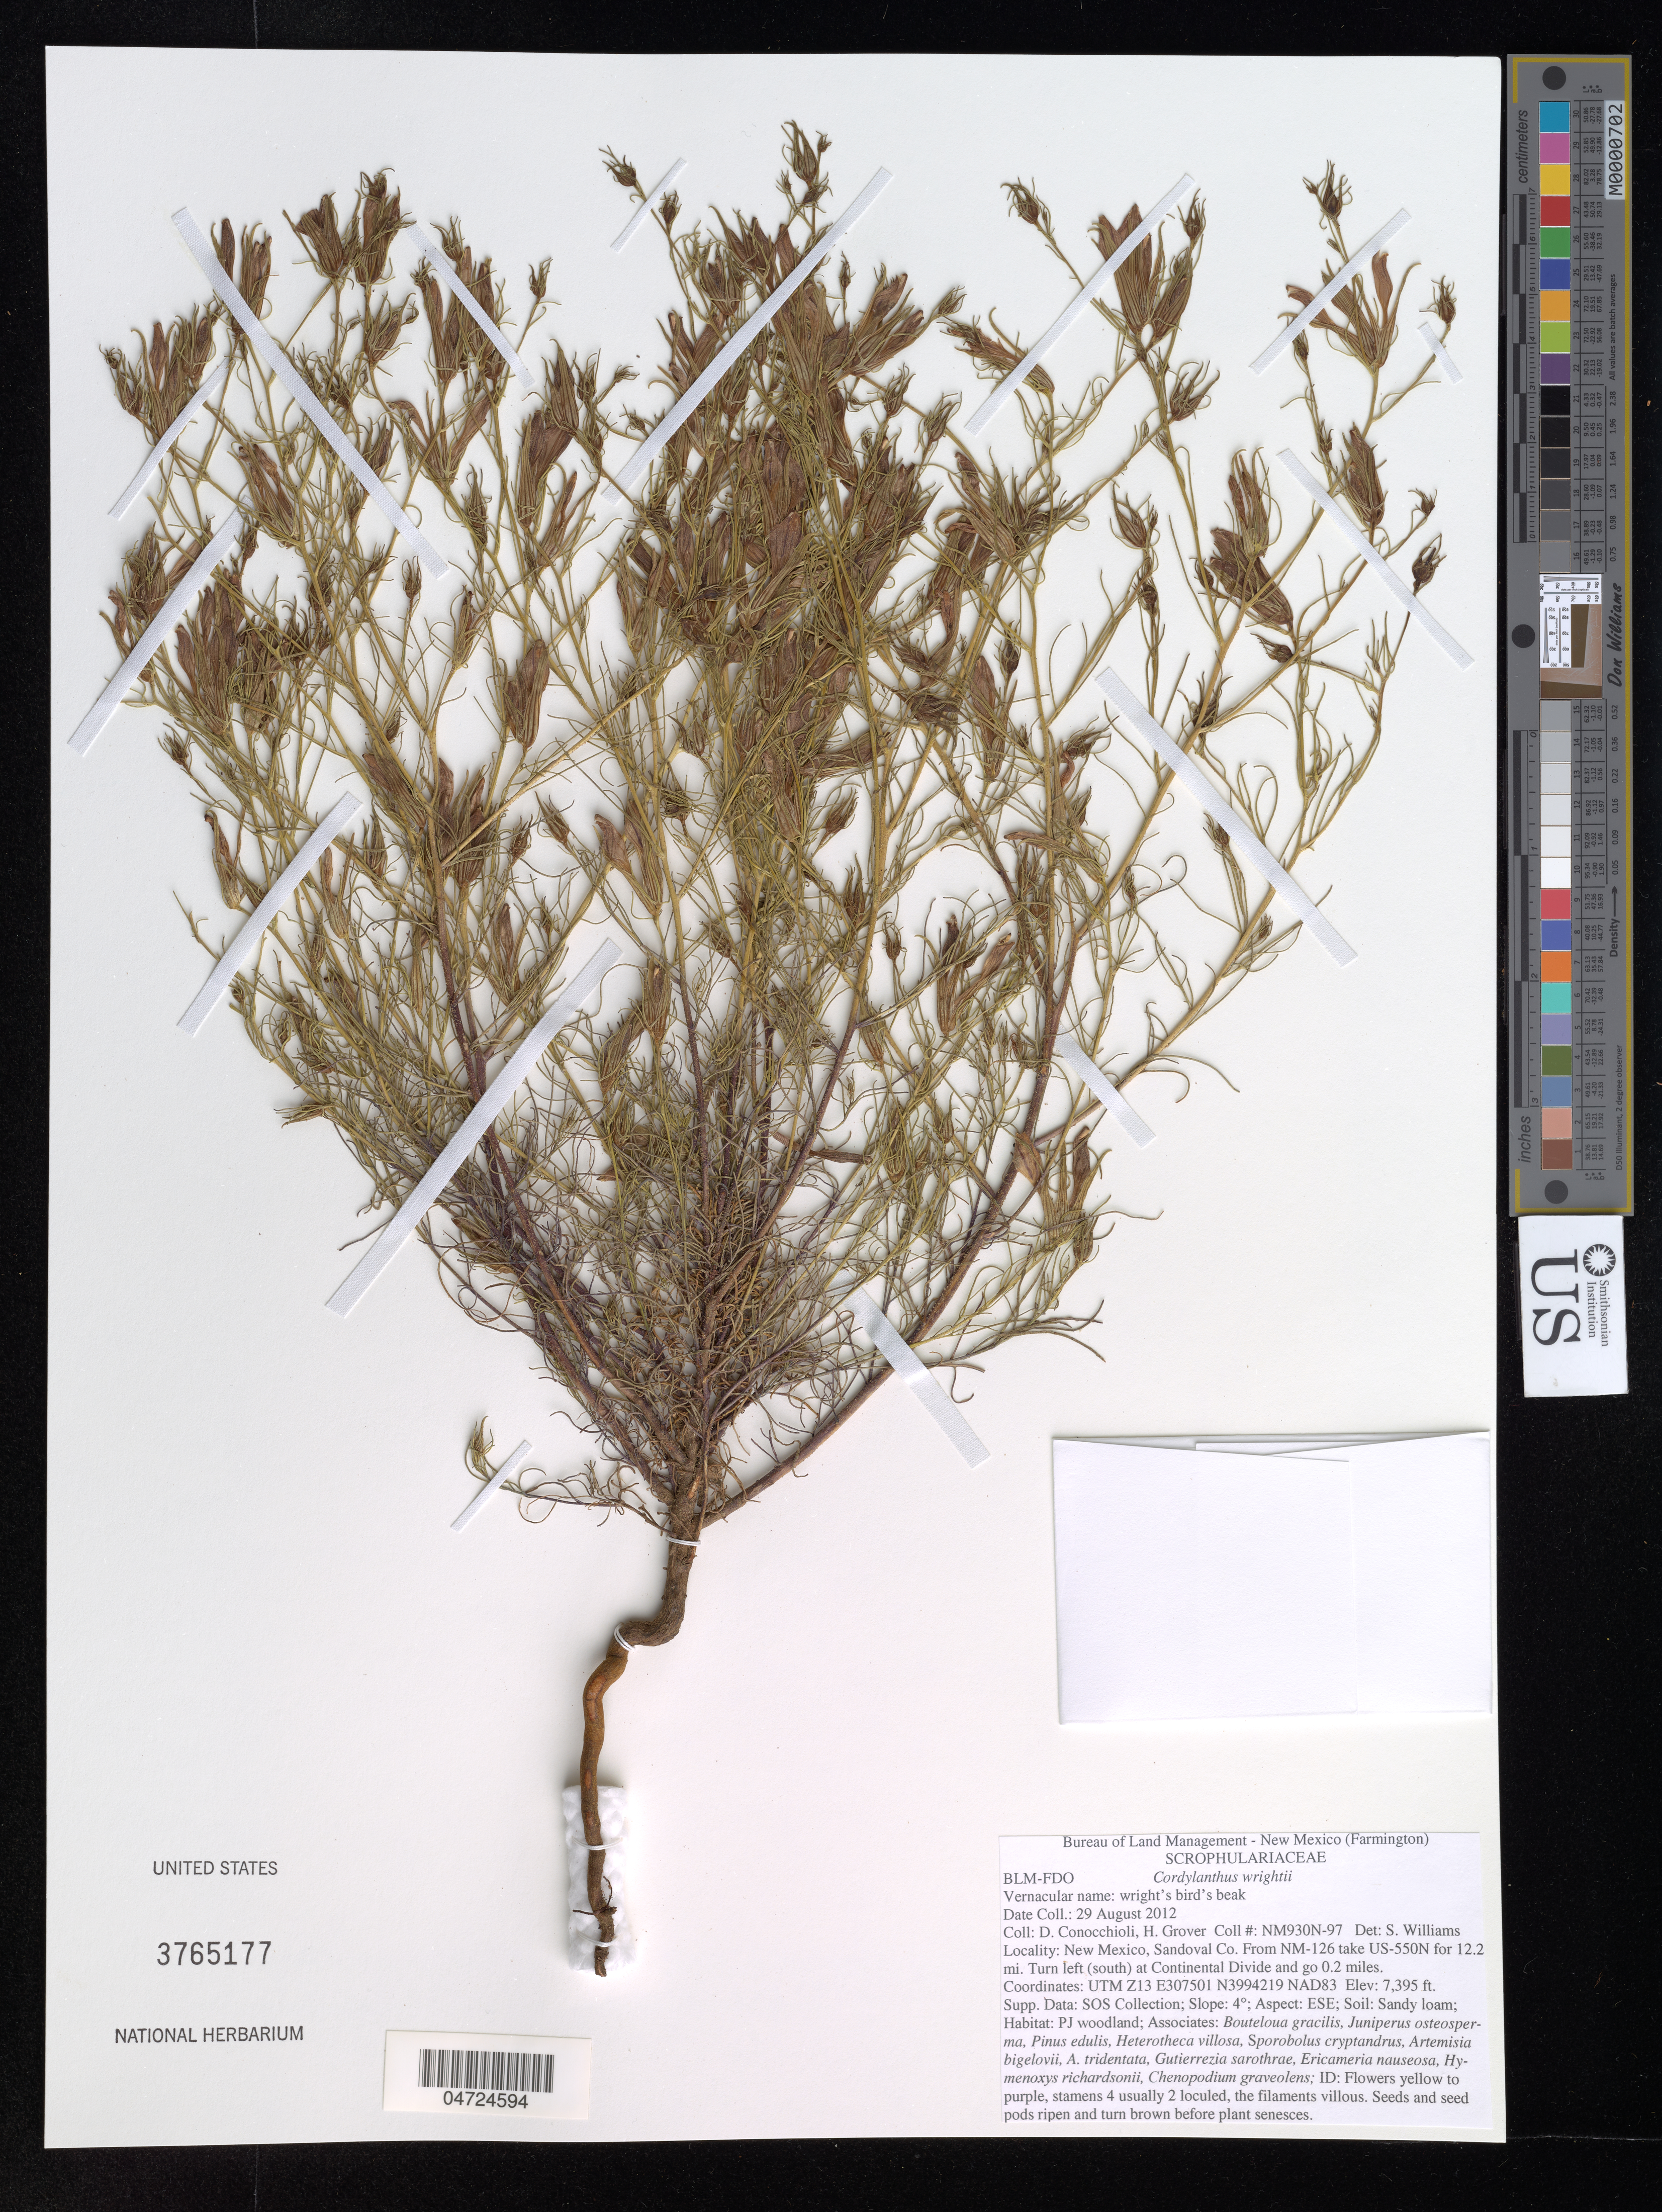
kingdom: Plantae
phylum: Tracheophyta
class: Magnoliopsida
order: Lamiales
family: Orobanchaceae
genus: Cordylanthus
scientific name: Cordylanthus wrightii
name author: A. Gray in Emory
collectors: D. Conocchioli & H. Grover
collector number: NM930N-97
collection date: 2012-08-29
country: United States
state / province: New Mexico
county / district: Sandoval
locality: Sandoval Co. From NM-126 take US-550N for 12.2 mi. Turn left (south) at Continental Divide and go 0.2 miles. UTM Z13 NAD83.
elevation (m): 2254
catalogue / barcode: US 3765177